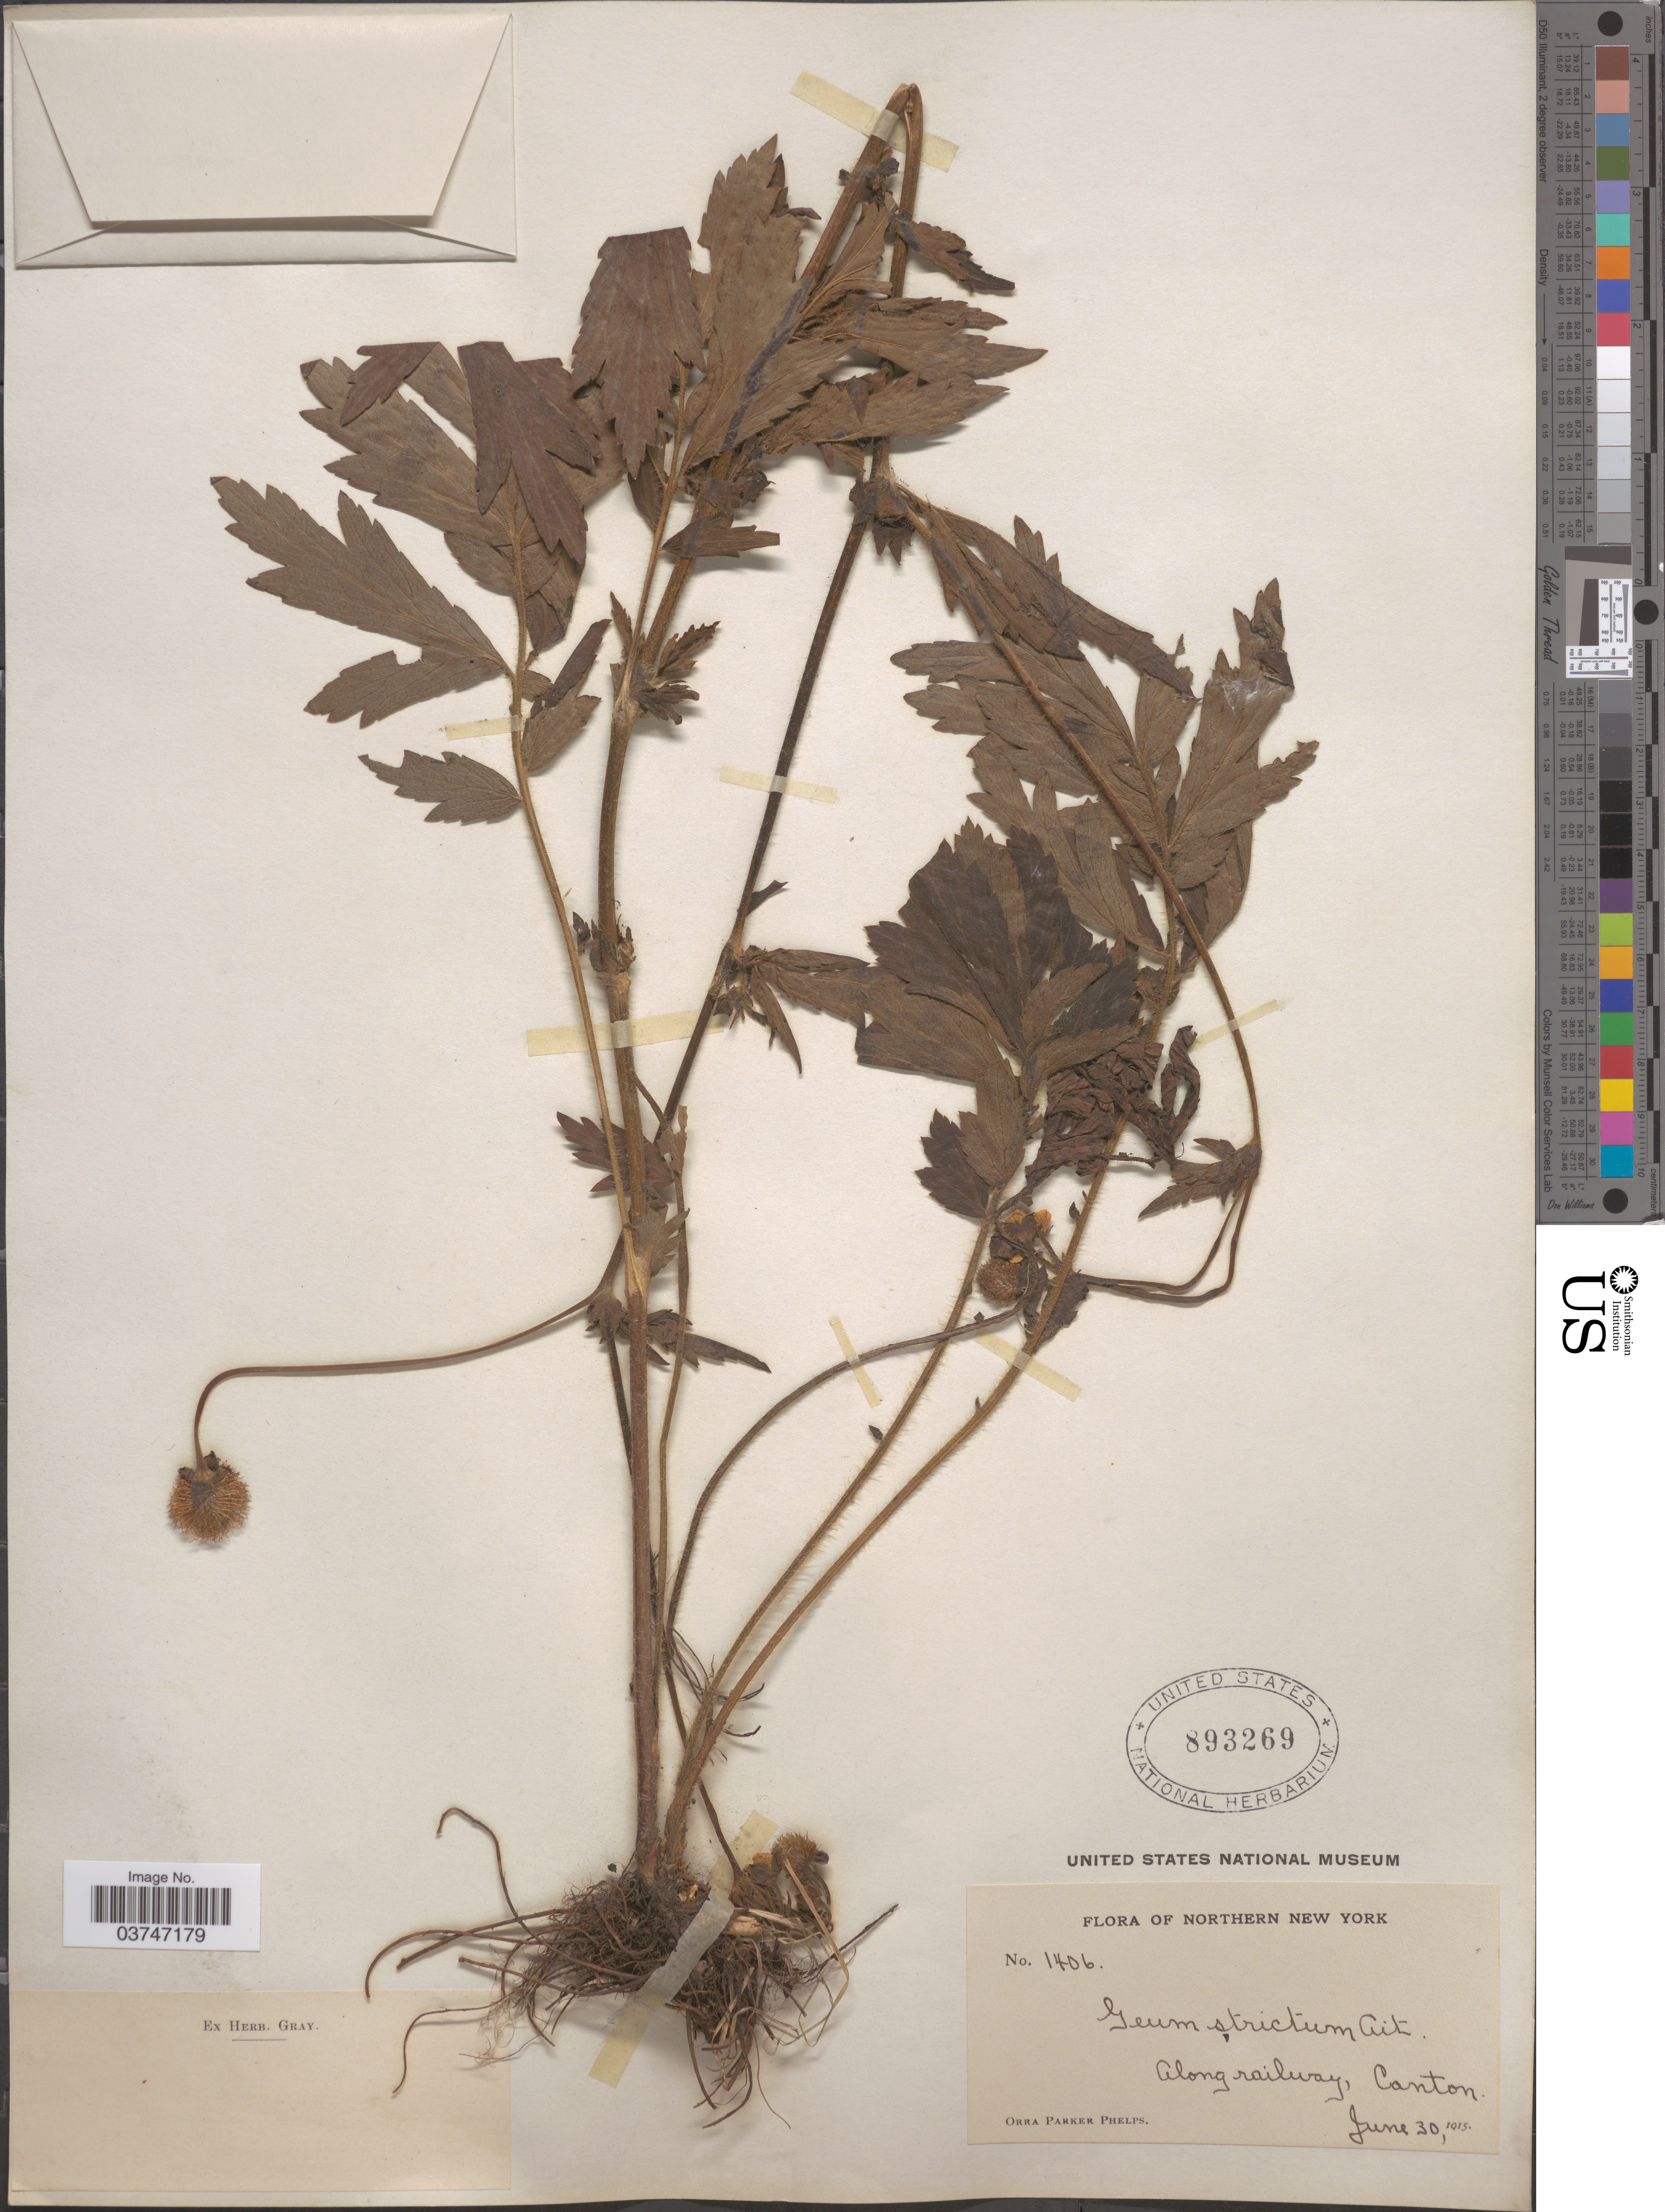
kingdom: Plantae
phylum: Tracheophyta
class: Magnoliopsida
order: Rosales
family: Rosaceae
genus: Geum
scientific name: Geum aleppicum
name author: Jacq.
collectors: O. P. Phelps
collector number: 1406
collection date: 1915-06-30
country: United States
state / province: New York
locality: Northern New York. Along railway, Canton.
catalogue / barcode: US 893269